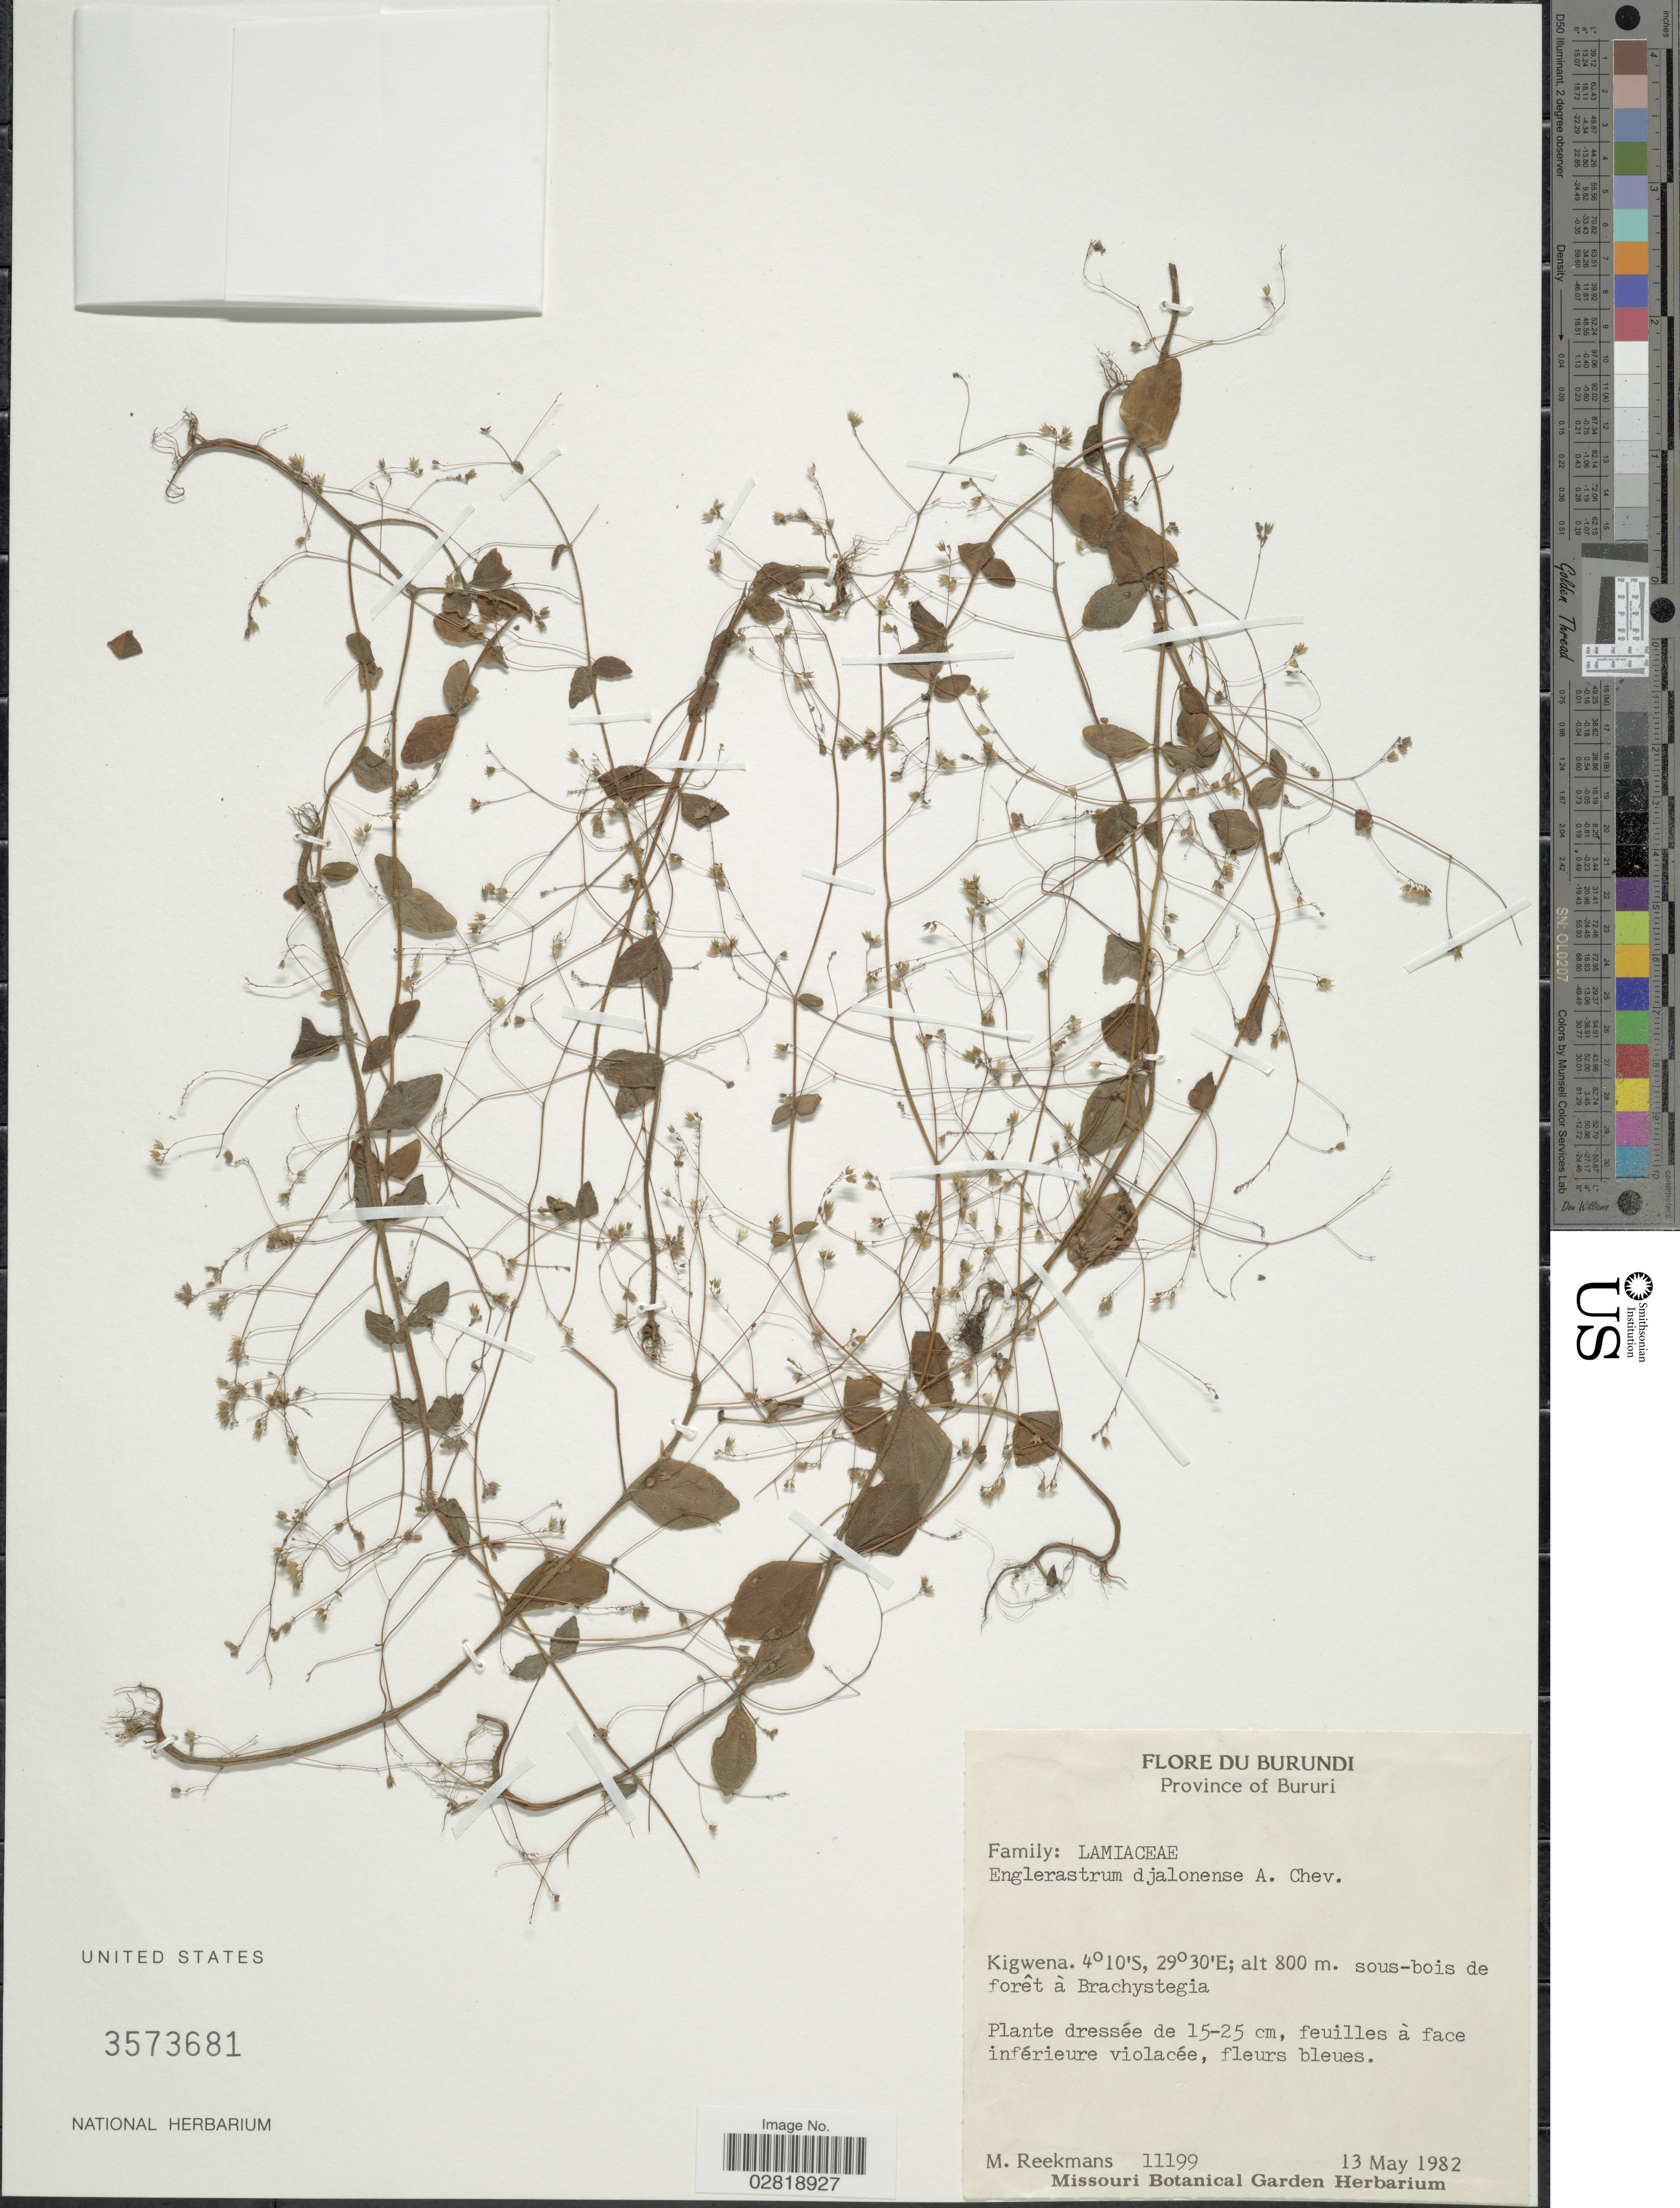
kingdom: Plantae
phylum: Tracheophyta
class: Magnoliopsida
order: Lamiales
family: Lamiaceae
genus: Englerastrum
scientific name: Englerastrum djalonense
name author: A. Chev.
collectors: M. Reekmans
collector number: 11199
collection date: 1982-05-13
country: Burundi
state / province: Bururi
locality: Kigwena.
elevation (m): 800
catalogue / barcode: US 3573681